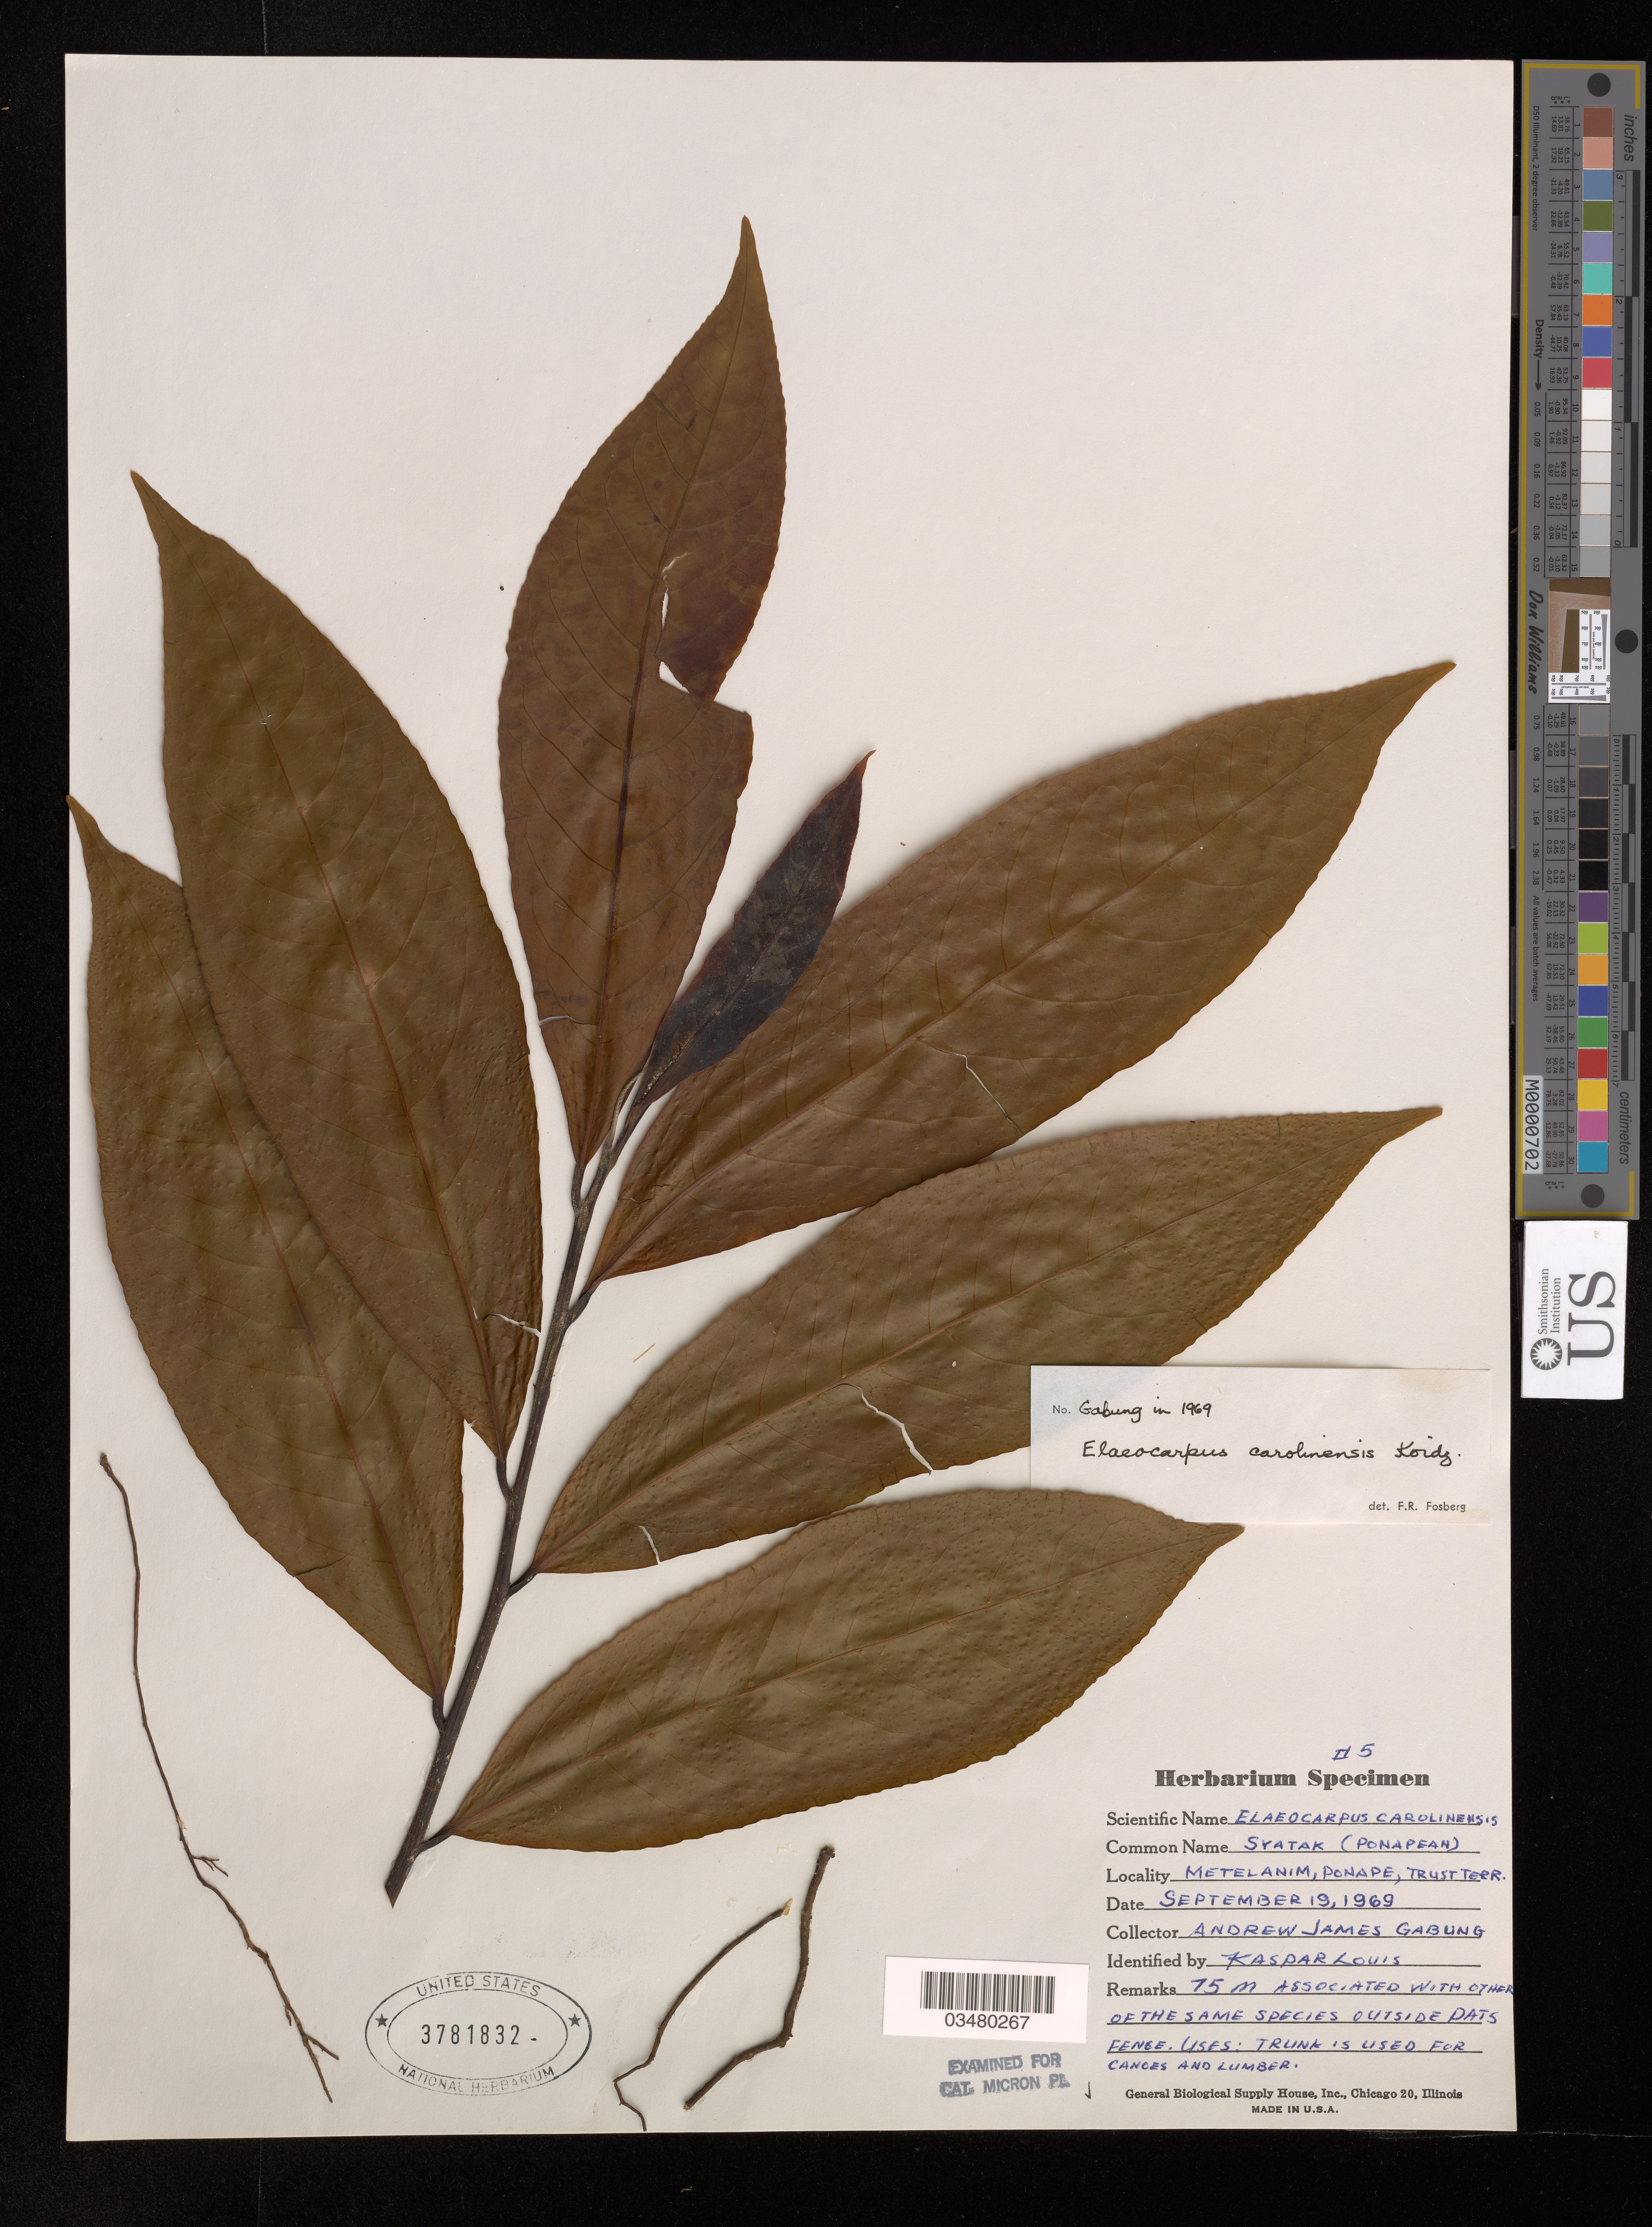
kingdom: Plantae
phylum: Tracheophyta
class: Magnoliopsida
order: Oxalidales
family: Elaeocarpaceae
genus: Elaeocarpus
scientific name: Elaeocarpus carolinensis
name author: Koidz.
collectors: A.J. Gabung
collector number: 5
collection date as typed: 19 Sep 1969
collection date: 1969-09-19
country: Micronesia, Federated States of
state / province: Pohnpei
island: Pohnpei [Ponape]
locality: Metelanim, Trust Terr.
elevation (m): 15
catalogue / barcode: US 3781832